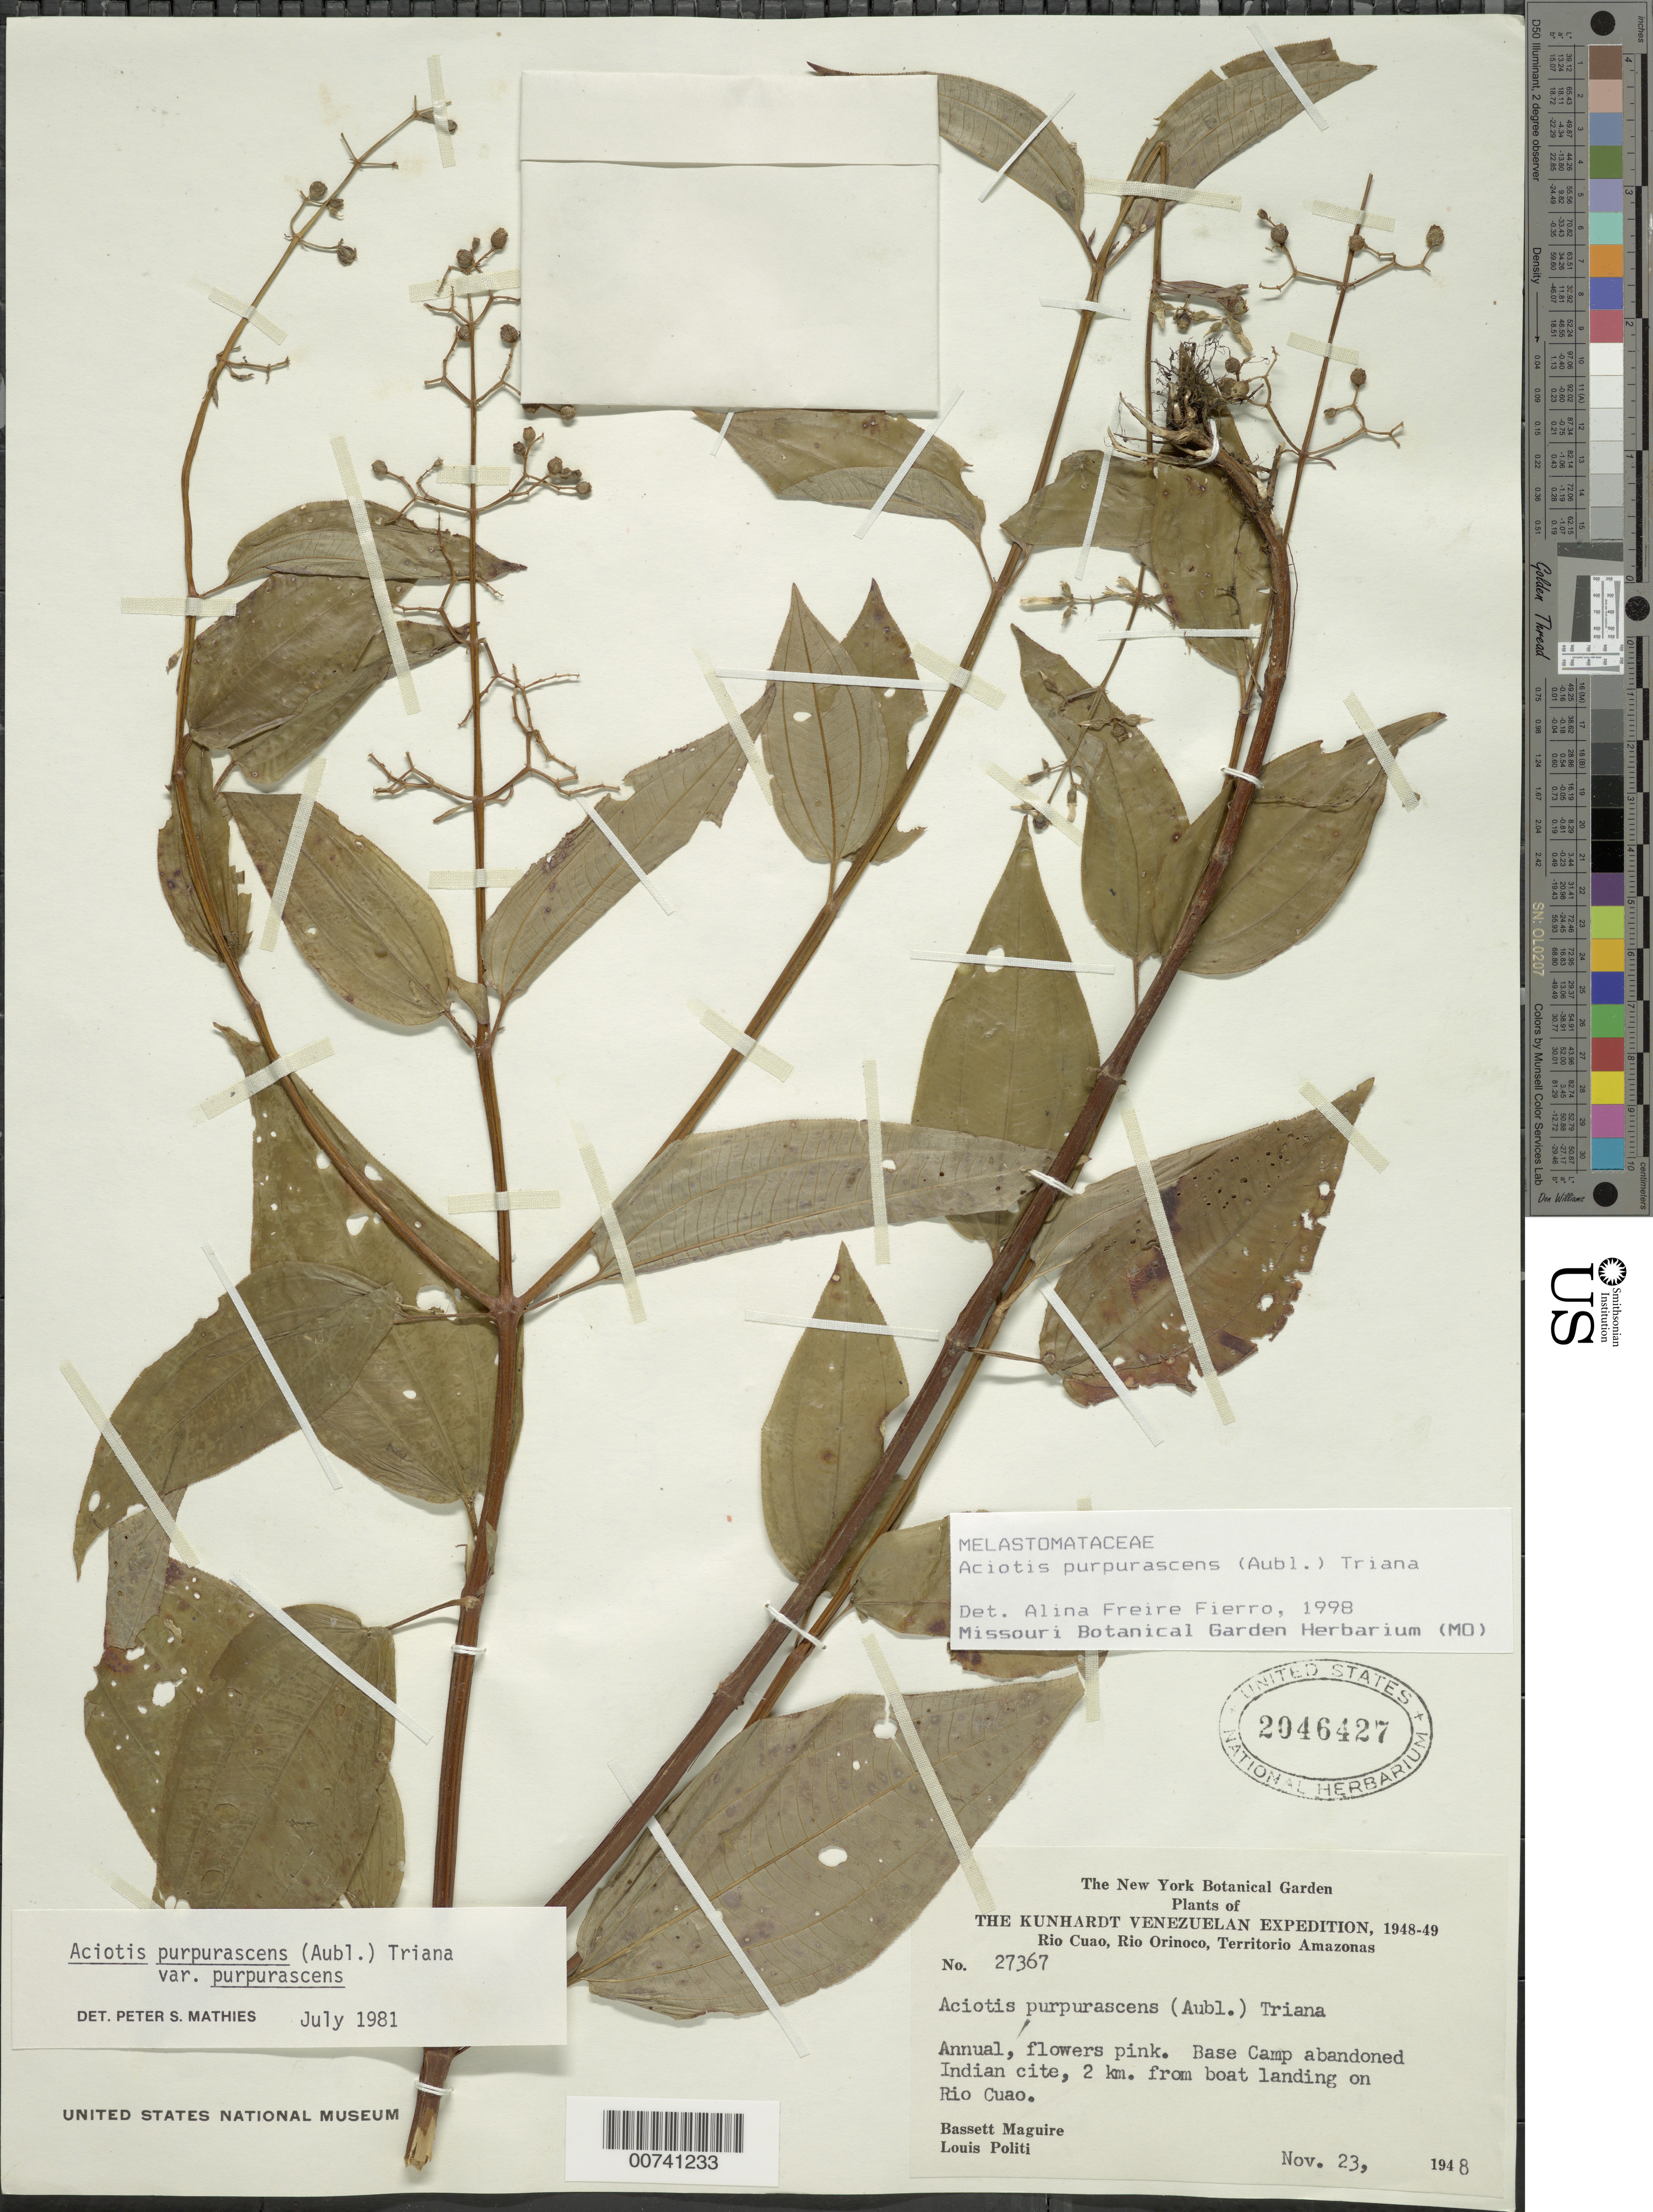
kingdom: Plantae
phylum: Tracheophyta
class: Magnoliopsida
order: Myrtales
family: Melastomataceae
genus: Aciotis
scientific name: Aciotis purpurascens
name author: (Aubl.) Triana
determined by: Freire-Fierro, A.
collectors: B. Maguire & L. Politi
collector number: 27367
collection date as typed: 23-Nov-48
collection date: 1948-11-23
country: Venezuela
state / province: Amazonas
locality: Río Cuao, base camp abandoned Indian site, 2 km from boat landing on Río Cuao; Río Orinoco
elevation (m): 145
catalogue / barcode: US 2046427